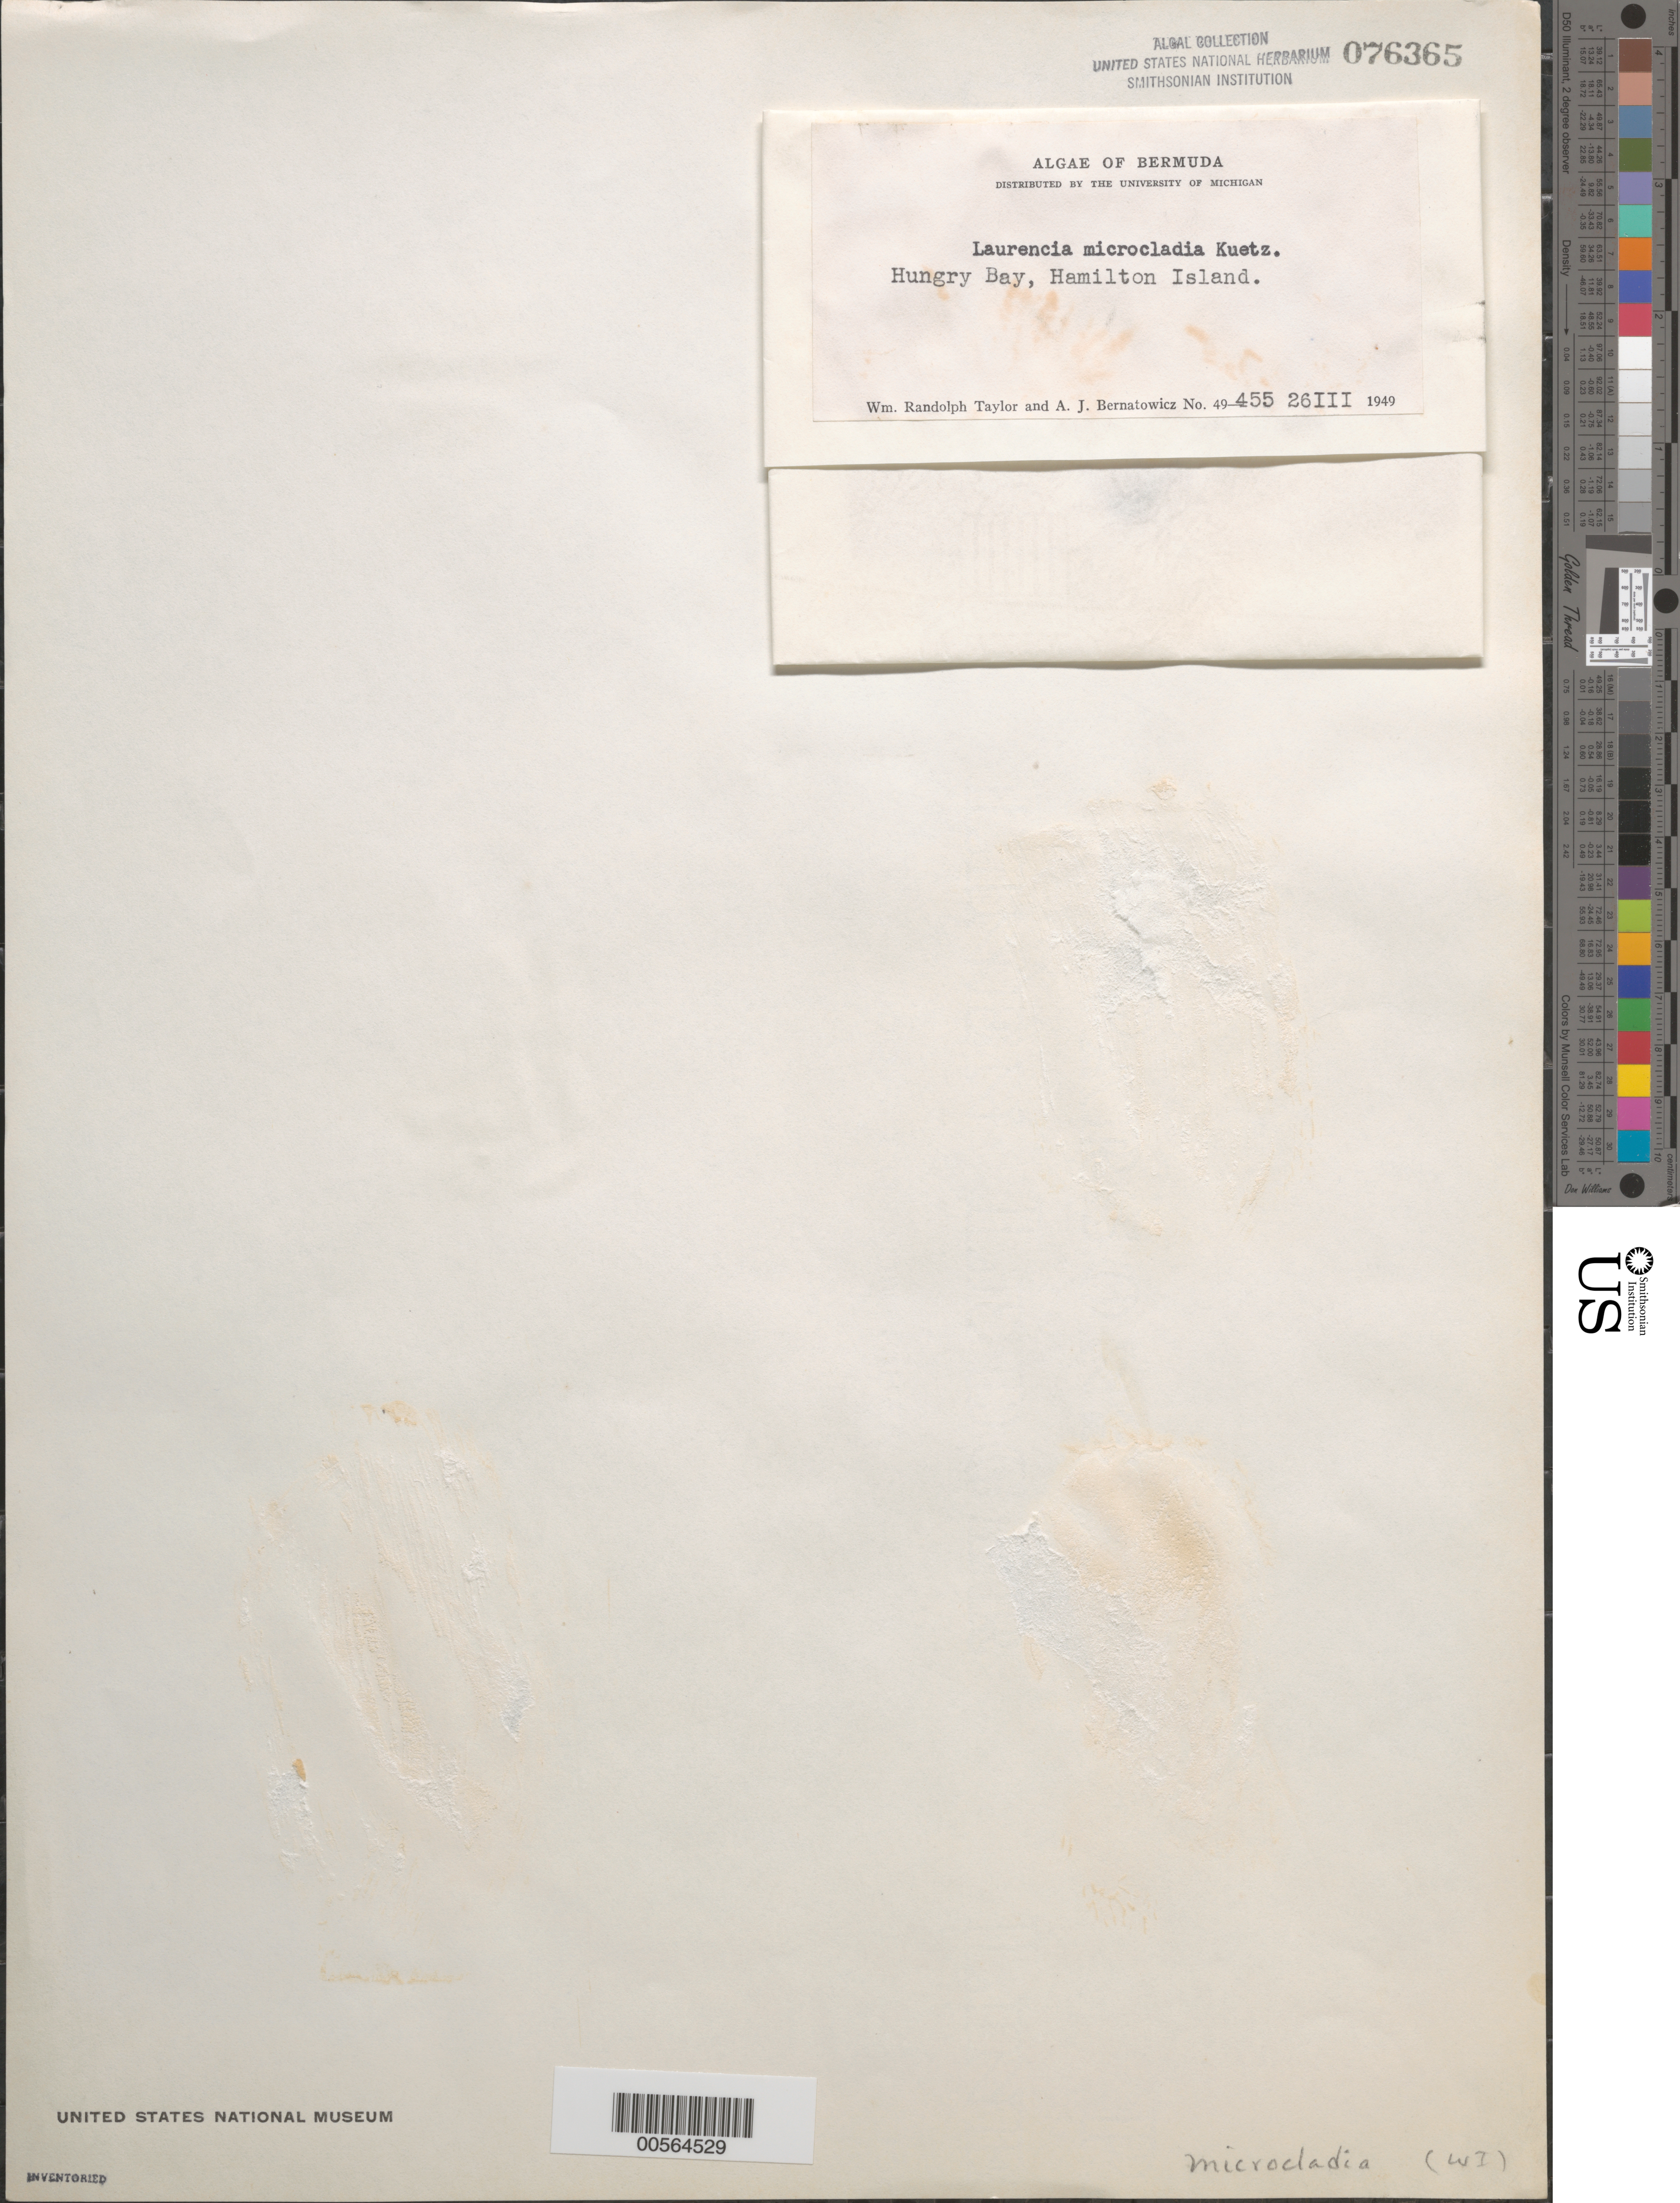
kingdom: Plantae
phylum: Rhodophyta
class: Florideophyceae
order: Ceramiales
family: Rhodomelaceae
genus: Laurencia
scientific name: Laurencia microcladia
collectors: W. R. Taylor & A. Bernatowicz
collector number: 49-455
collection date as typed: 26 Mar 1949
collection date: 1949-03-26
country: Bermuda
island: Bermuda Island (Hamilton Island)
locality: Hungry Bay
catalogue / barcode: US 76365